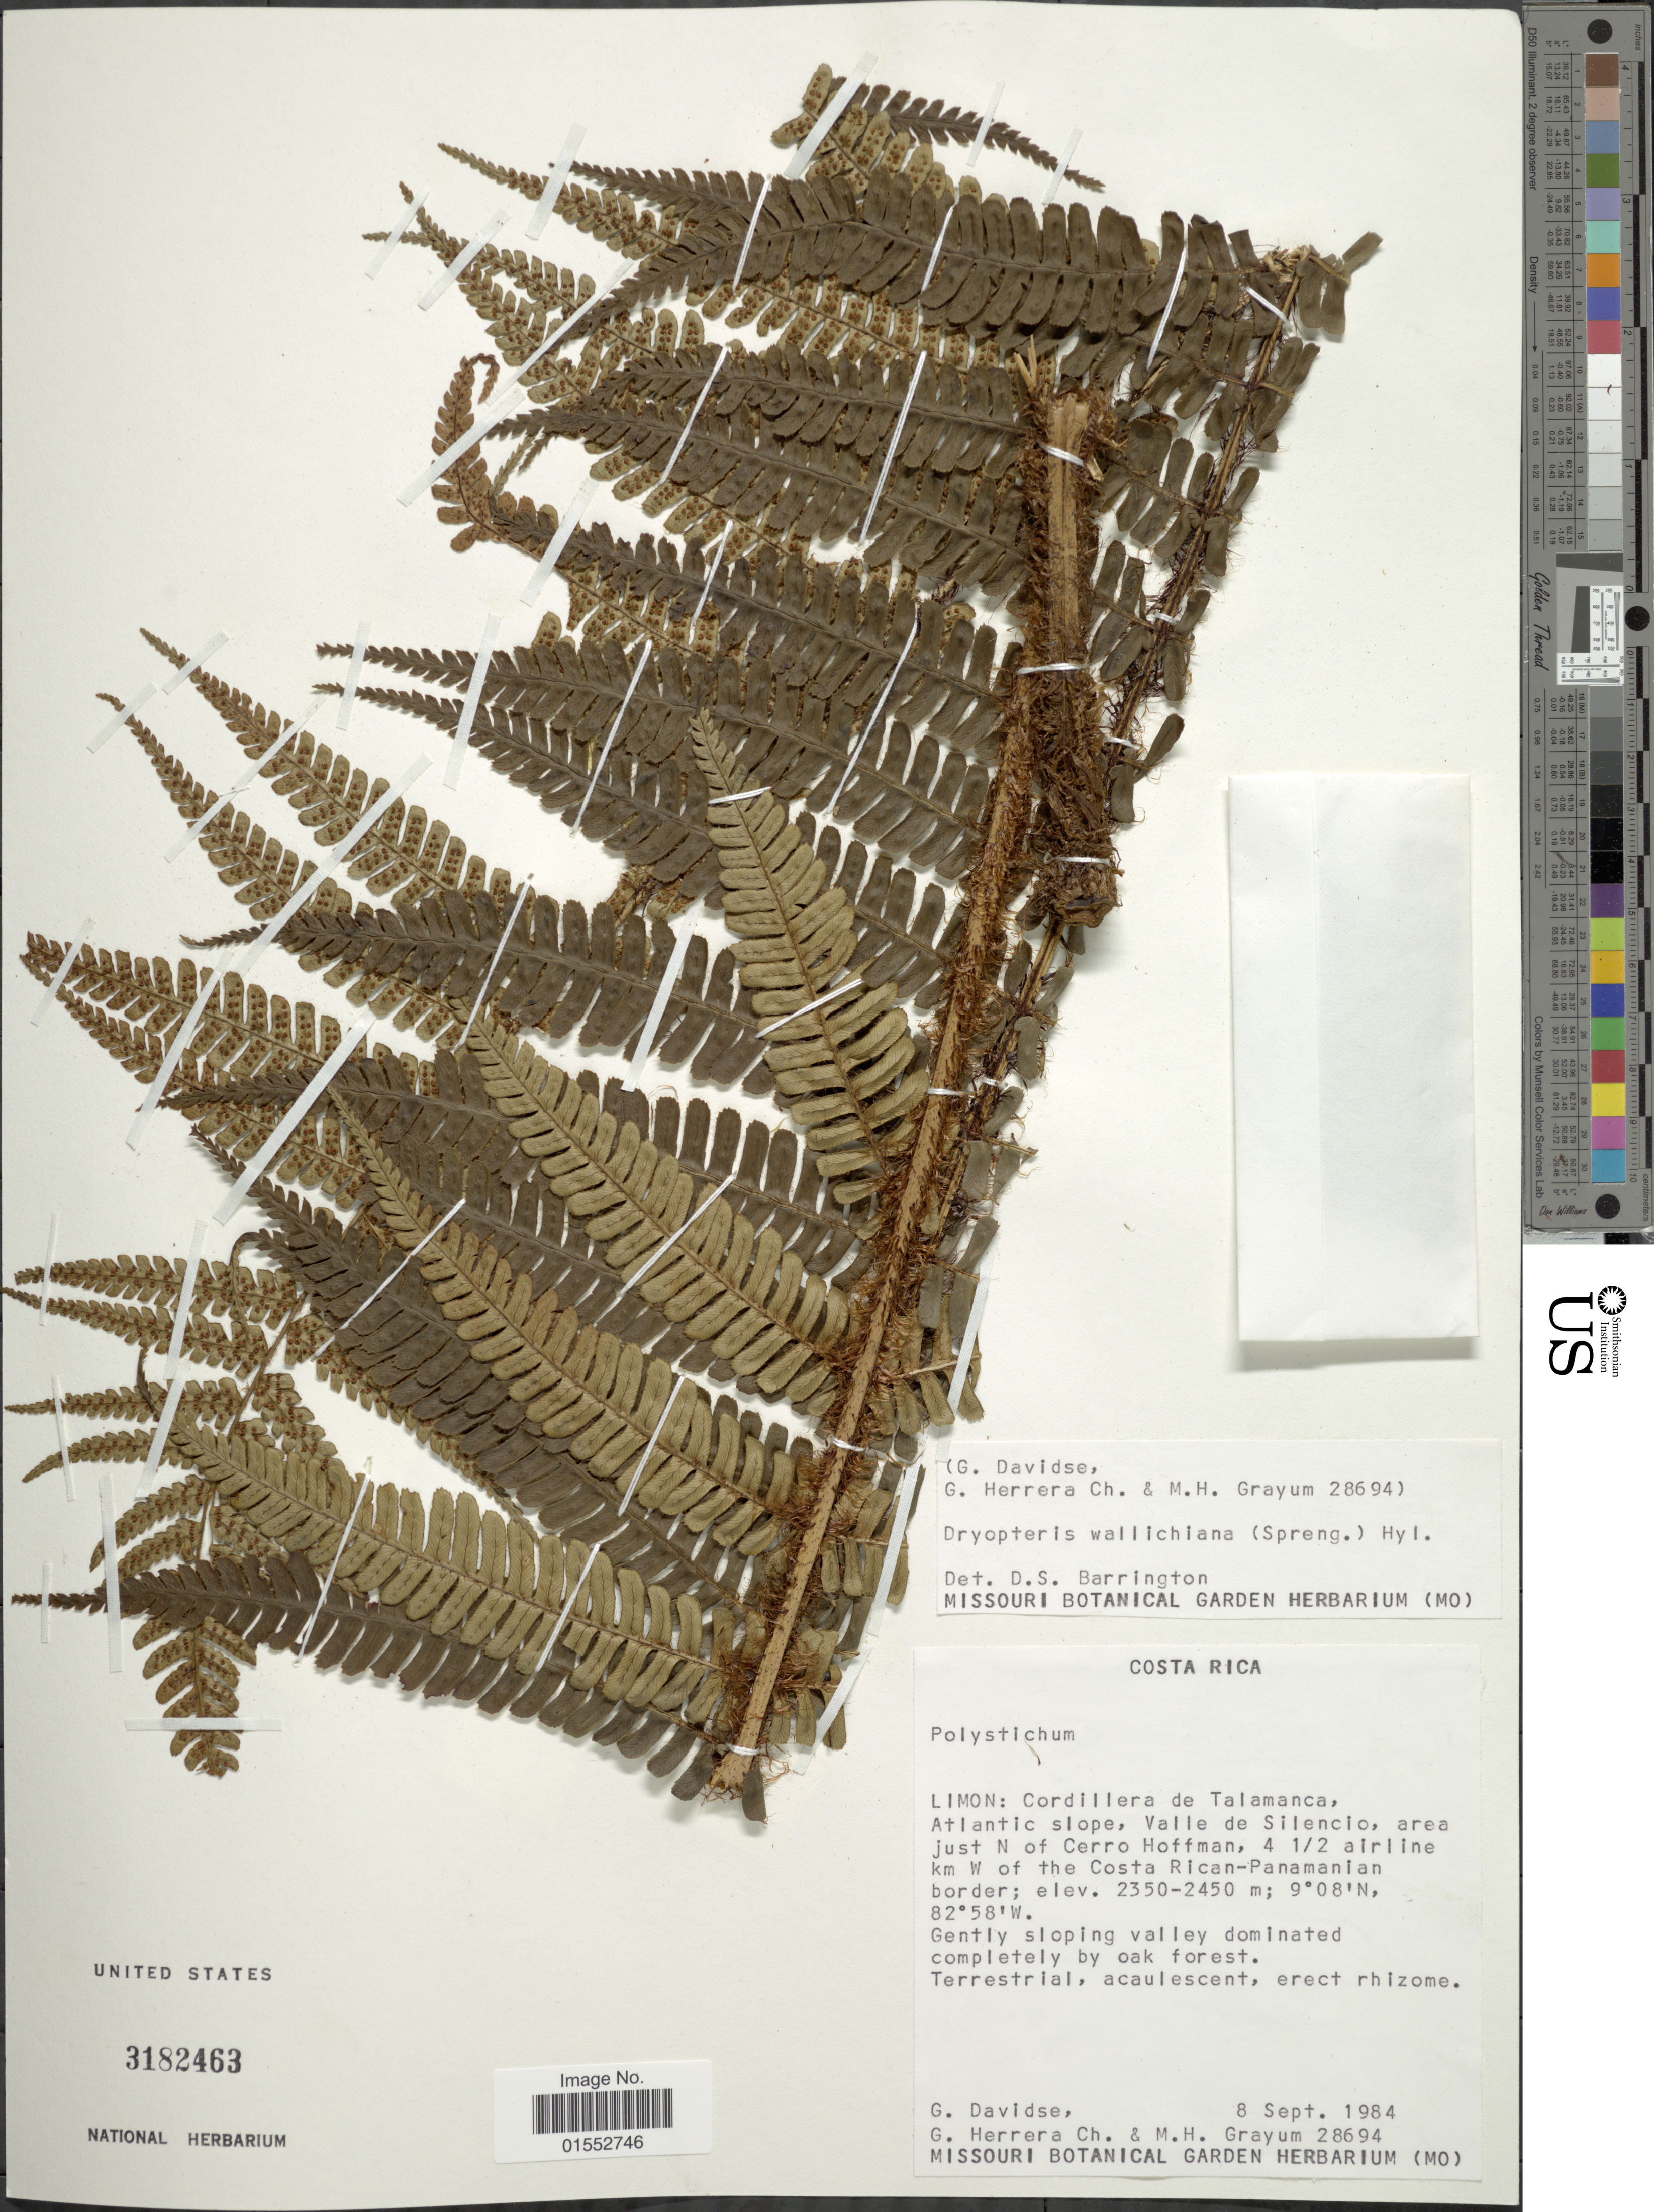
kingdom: Plantae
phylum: Tracheophyta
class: Polypodiopsida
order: Polypodiales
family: Dryopteridaceae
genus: Dryopteris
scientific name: Dryopteris wallichiana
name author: (Spreng.) Hyl.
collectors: G. Davidse, G. Herrera Ch. & M. H. Grayum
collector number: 28694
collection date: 1984-09-08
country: Costa Rica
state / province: Limón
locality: Cordillera de Talamanca, Atlantic slopes, Valle de Silencio, area just N of Cerro Hoffman, 4½ airline km W of the Costa Rican-Panamanian border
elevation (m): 2350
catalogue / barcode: US 3182463